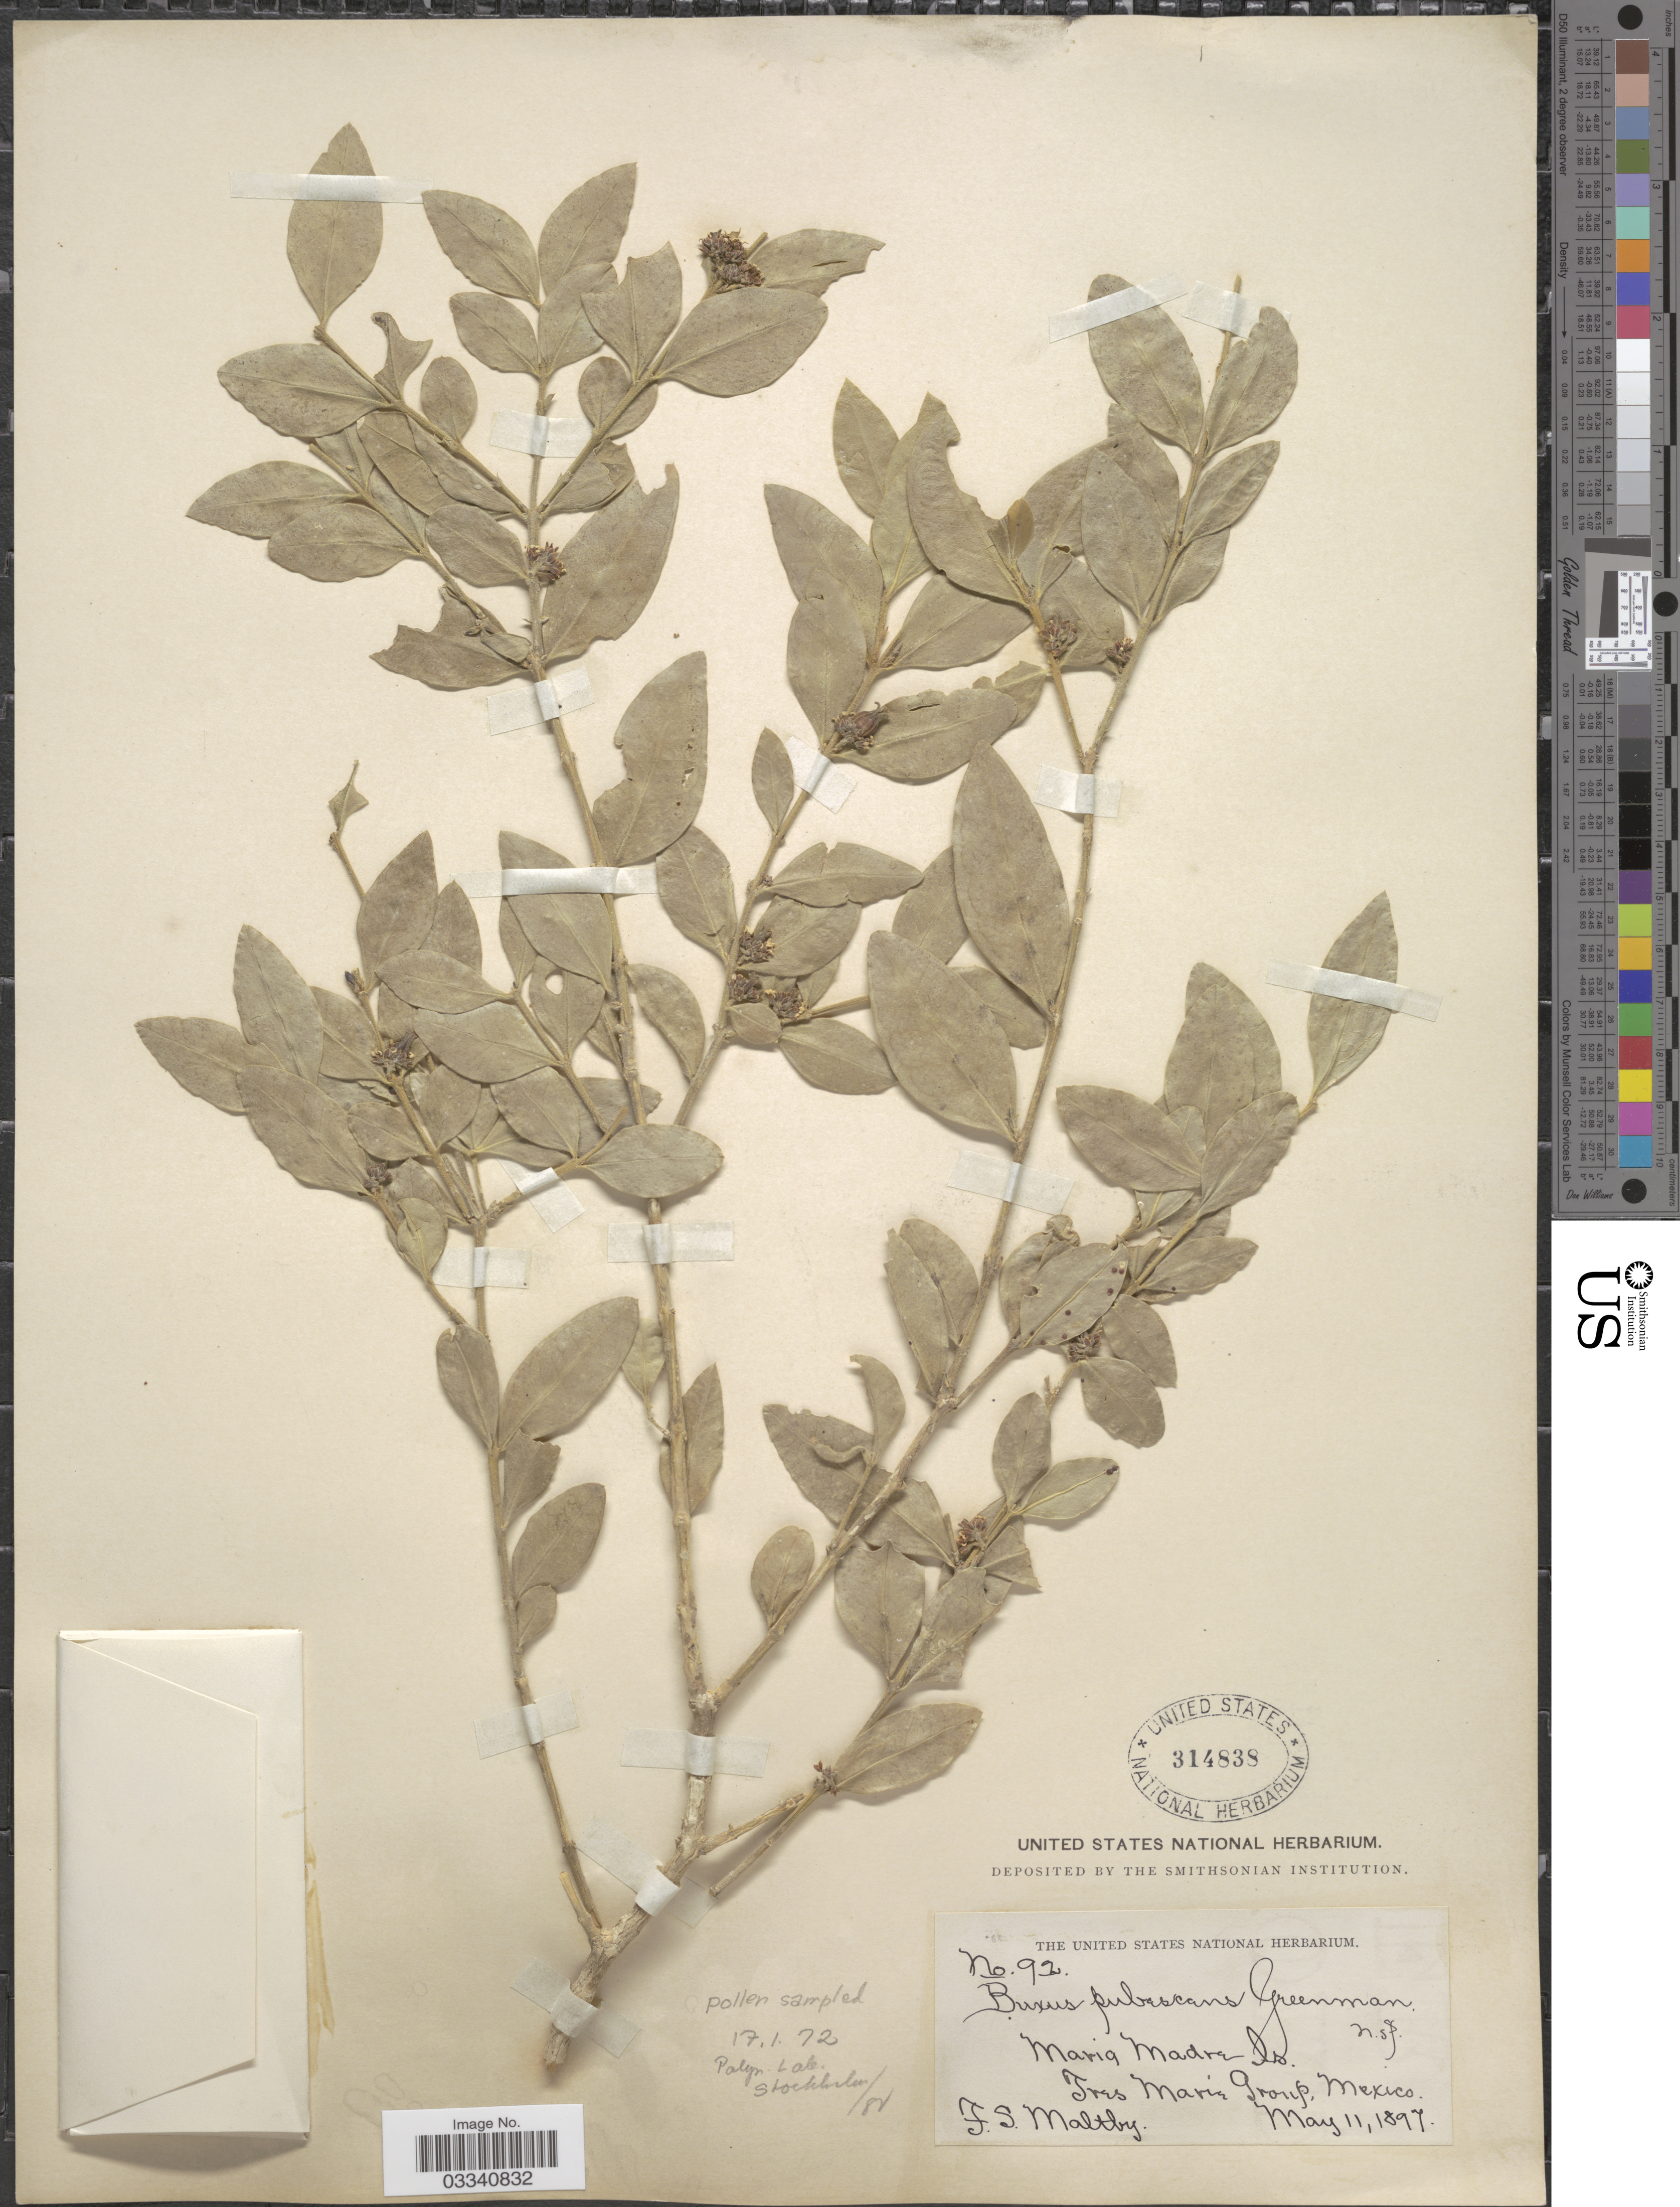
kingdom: Plantae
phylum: Tracheophyta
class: Magnoliopsida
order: Buxales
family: Buxaceae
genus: Buxus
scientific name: Buxus pubescens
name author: Greenm.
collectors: F. S. Maltby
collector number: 92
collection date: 1897-05-11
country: Mexico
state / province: Nayarit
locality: Maria Madre Is. Tres Maria Group.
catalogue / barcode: US 314838